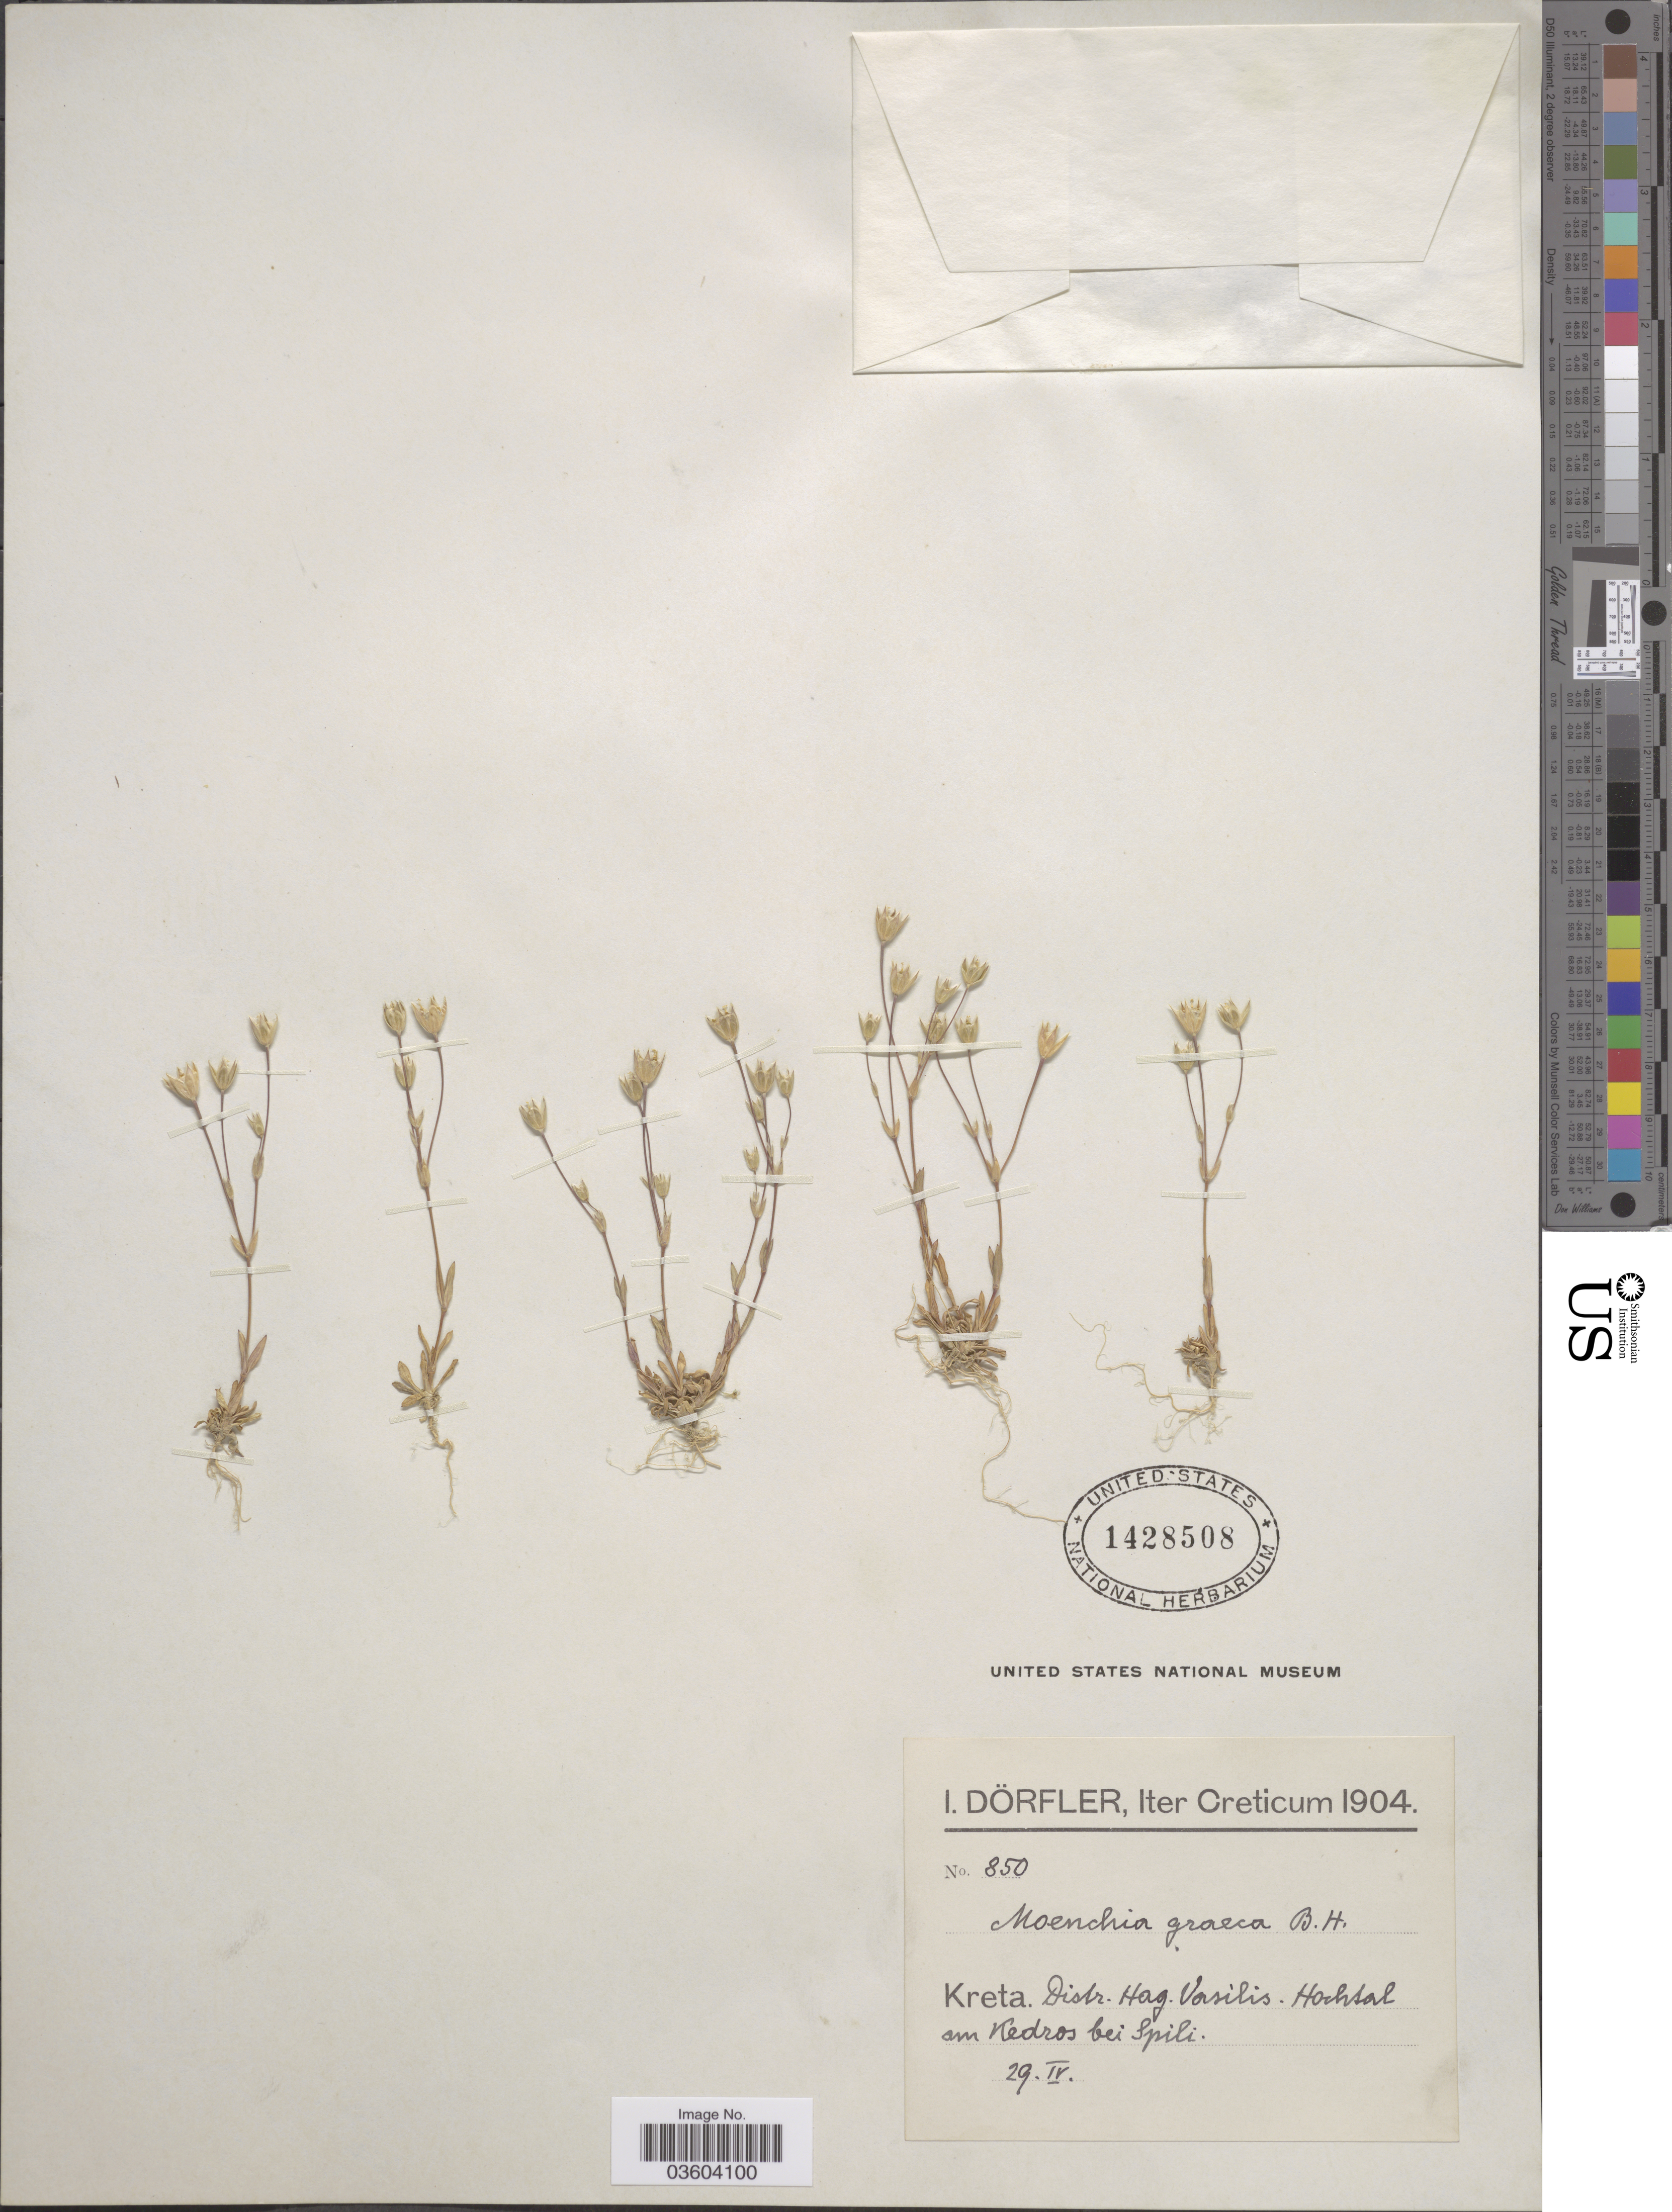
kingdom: Plantae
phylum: Tracheophyta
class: Magnoliopsida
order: Caryophyllales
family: Caryophyllaceae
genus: Moenchia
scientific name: Moenchia graeca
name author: Boiss. & Heldr.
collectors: I. Dörfler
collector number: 850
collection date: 1904-04-29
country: Greece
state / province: Crete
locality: Creticum. Kreta. Distr. Hag. Vasilis. Hochtal am Kedros bei Spili.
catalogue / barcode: US 1428508